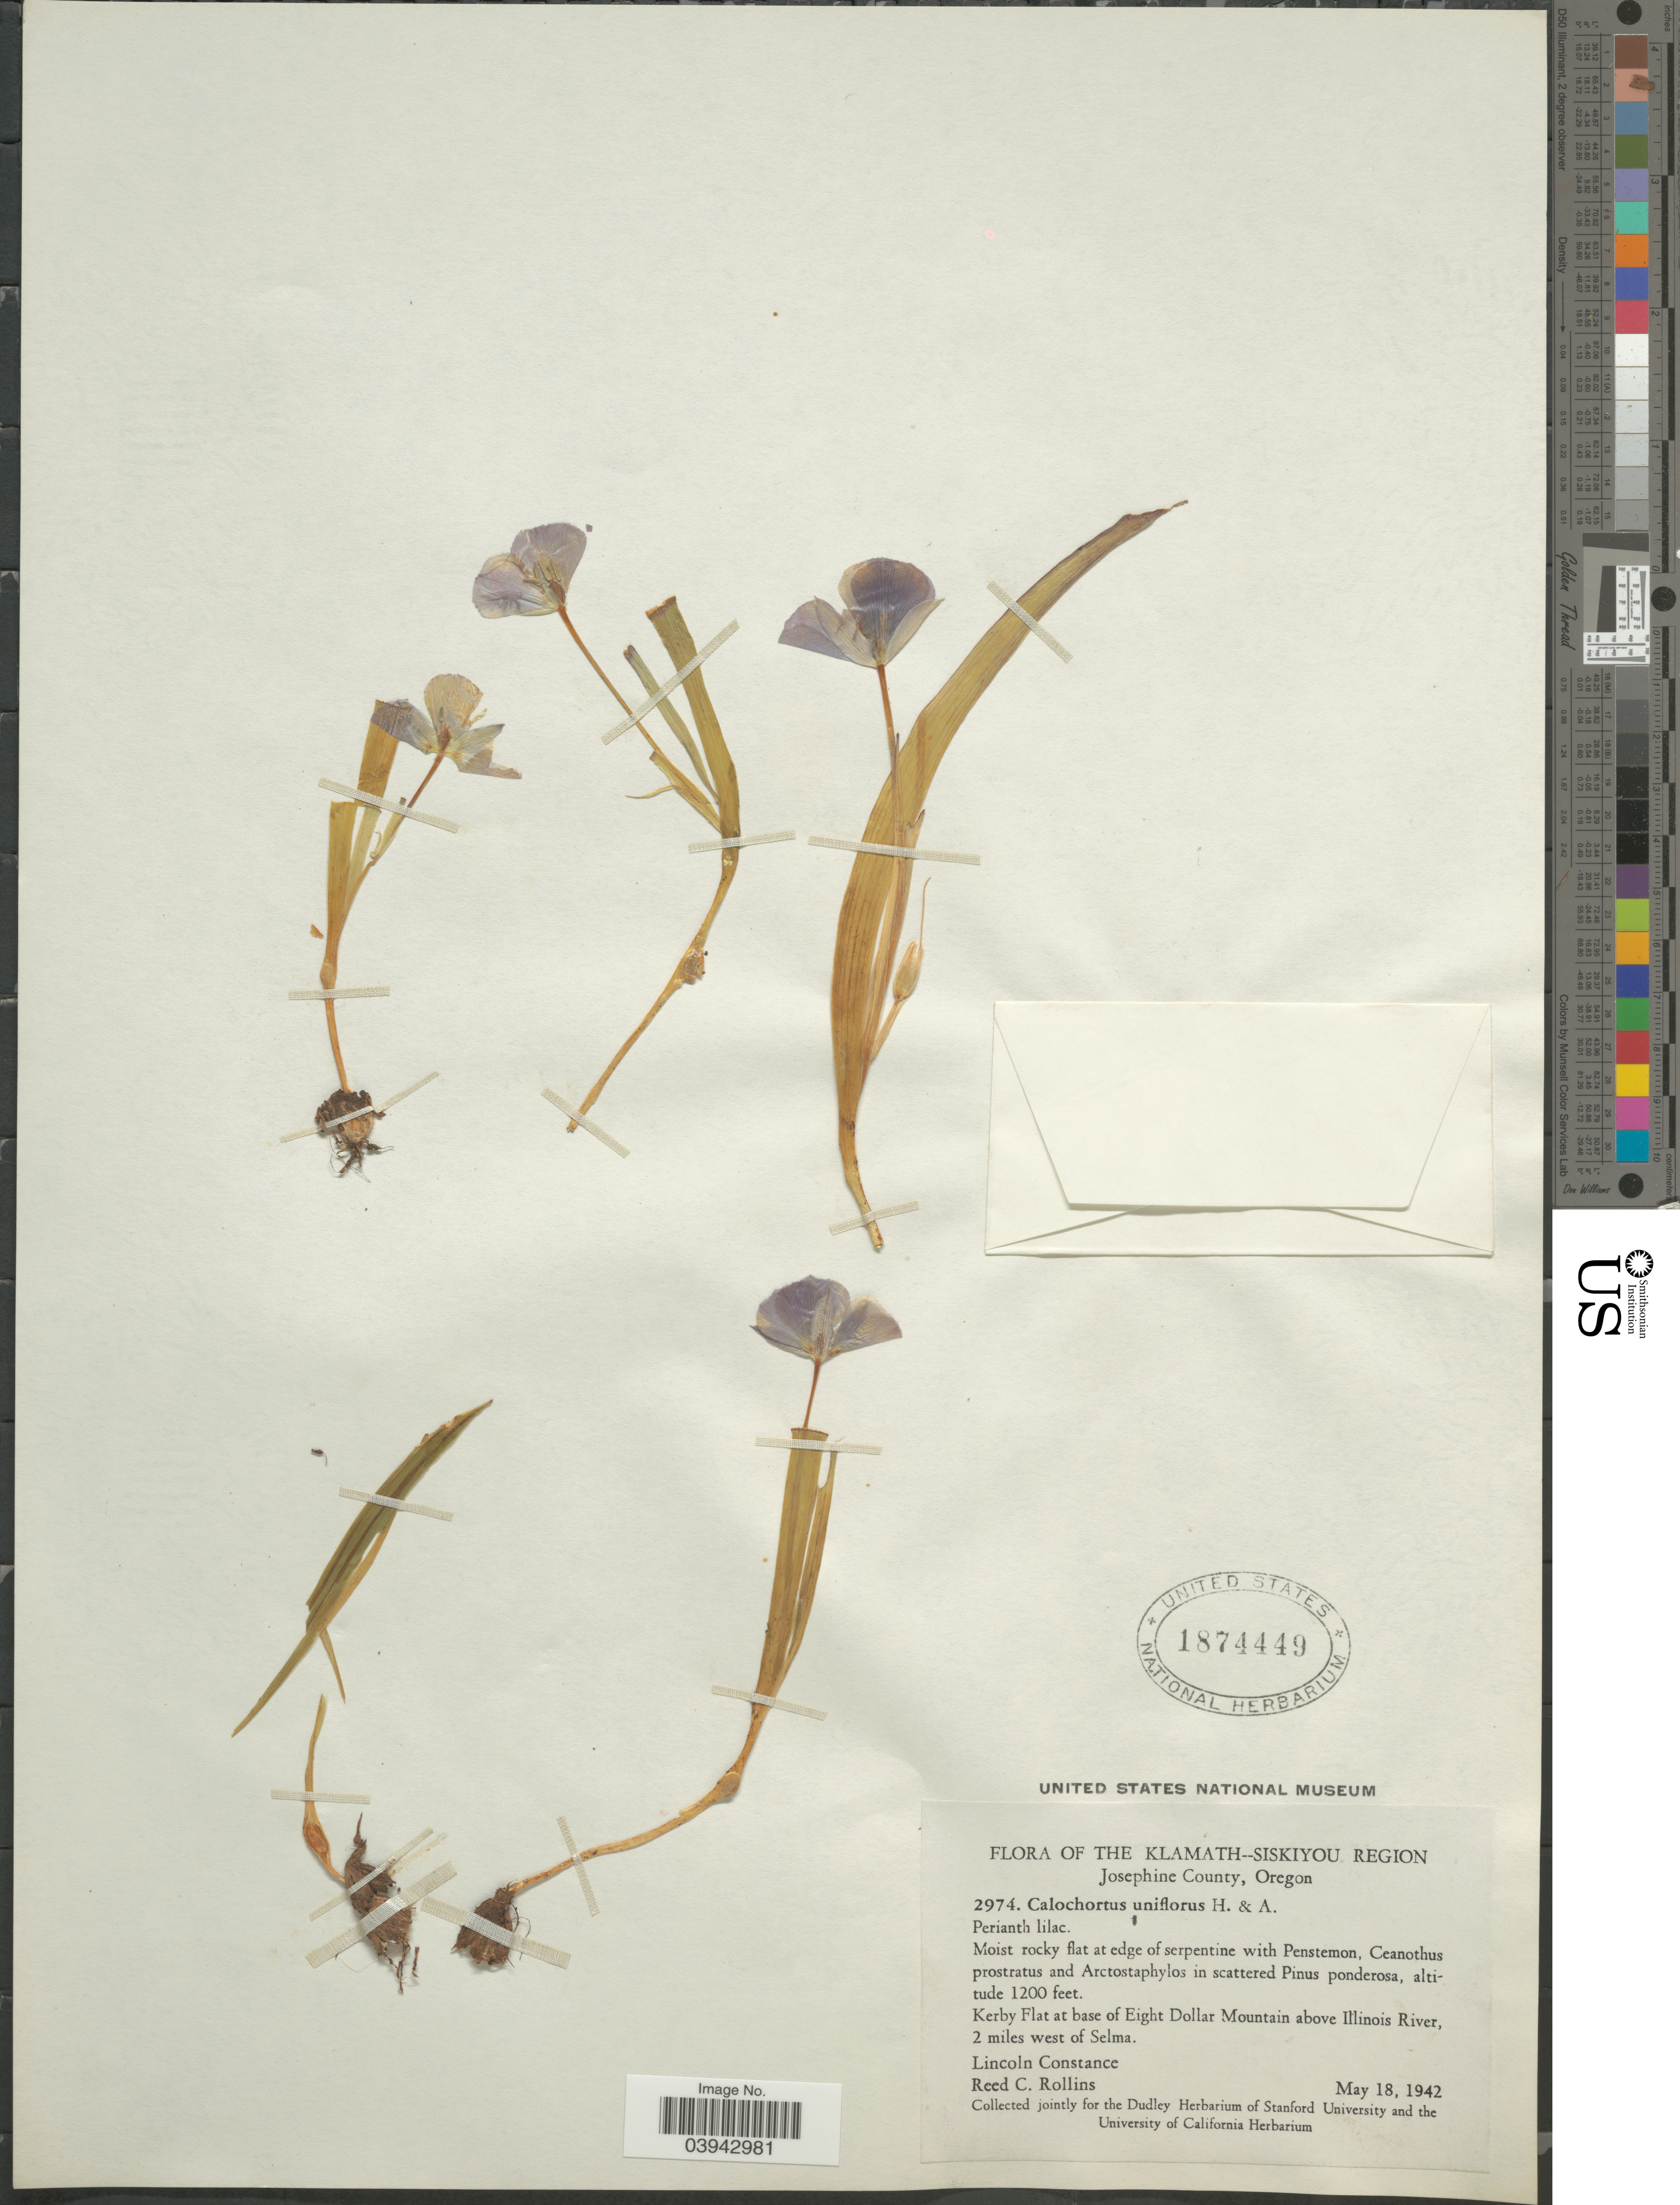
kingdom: Plantae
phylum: Tracheophyta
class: Liliopsida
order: Liliales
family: Liliaceae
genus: Calochortus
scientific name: Calochortus uniflorus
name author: Hook. & Arn.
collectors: L. Constance & R. C. Rollins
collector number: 2974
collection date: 1942-05-18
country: United States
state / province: Oregon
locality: The Klamath--Siskiyou Region. Josephine County. Kerby Flat at base of Eight Dollar Mountain above Illinois River, 2 miles west of Selma.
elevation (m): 366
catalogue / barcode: US 1874449